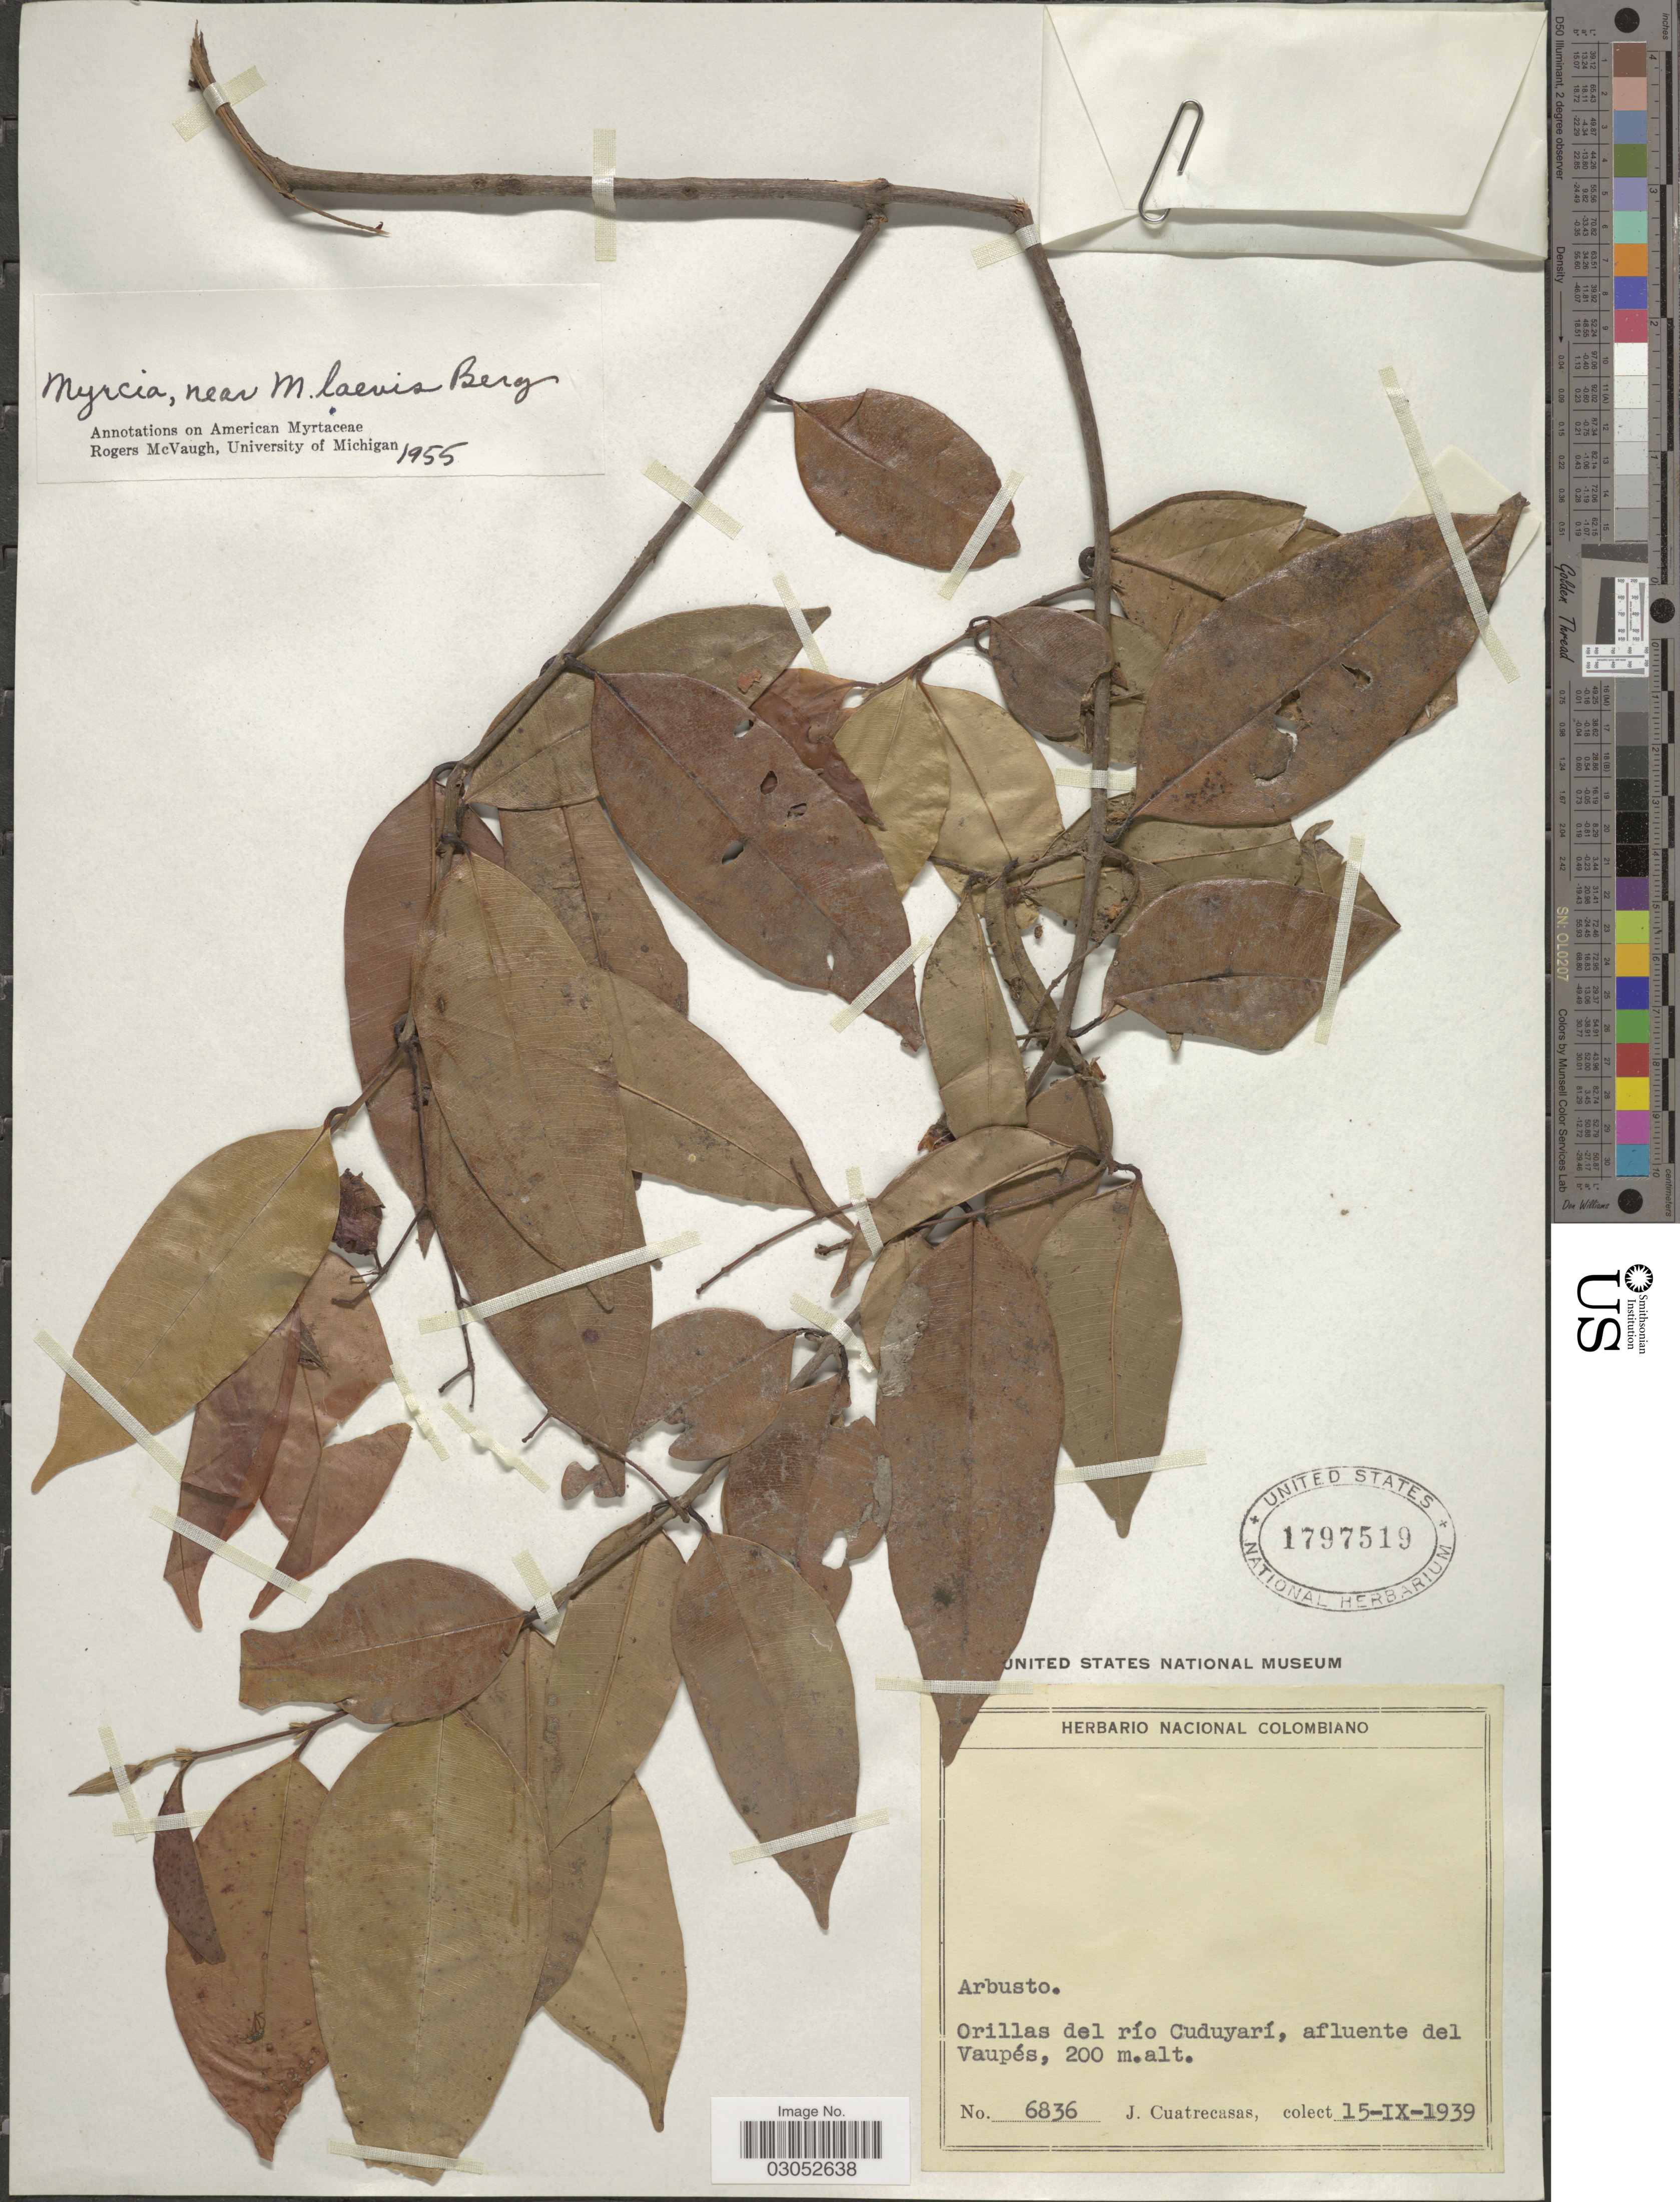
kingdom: Plantae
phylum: Tracheophyta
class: Magnoliopsida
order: Myrtales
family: Myrtaceae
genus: Myrcia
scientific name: Myrcia sp.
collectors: J. Cuatrecasas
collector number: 6836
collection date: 1939-09-15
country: Colombia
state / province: Vaupés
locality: Orillas del río Cuduyarí, afluente del Vaupés.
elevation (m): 200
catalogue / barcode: US 1797519